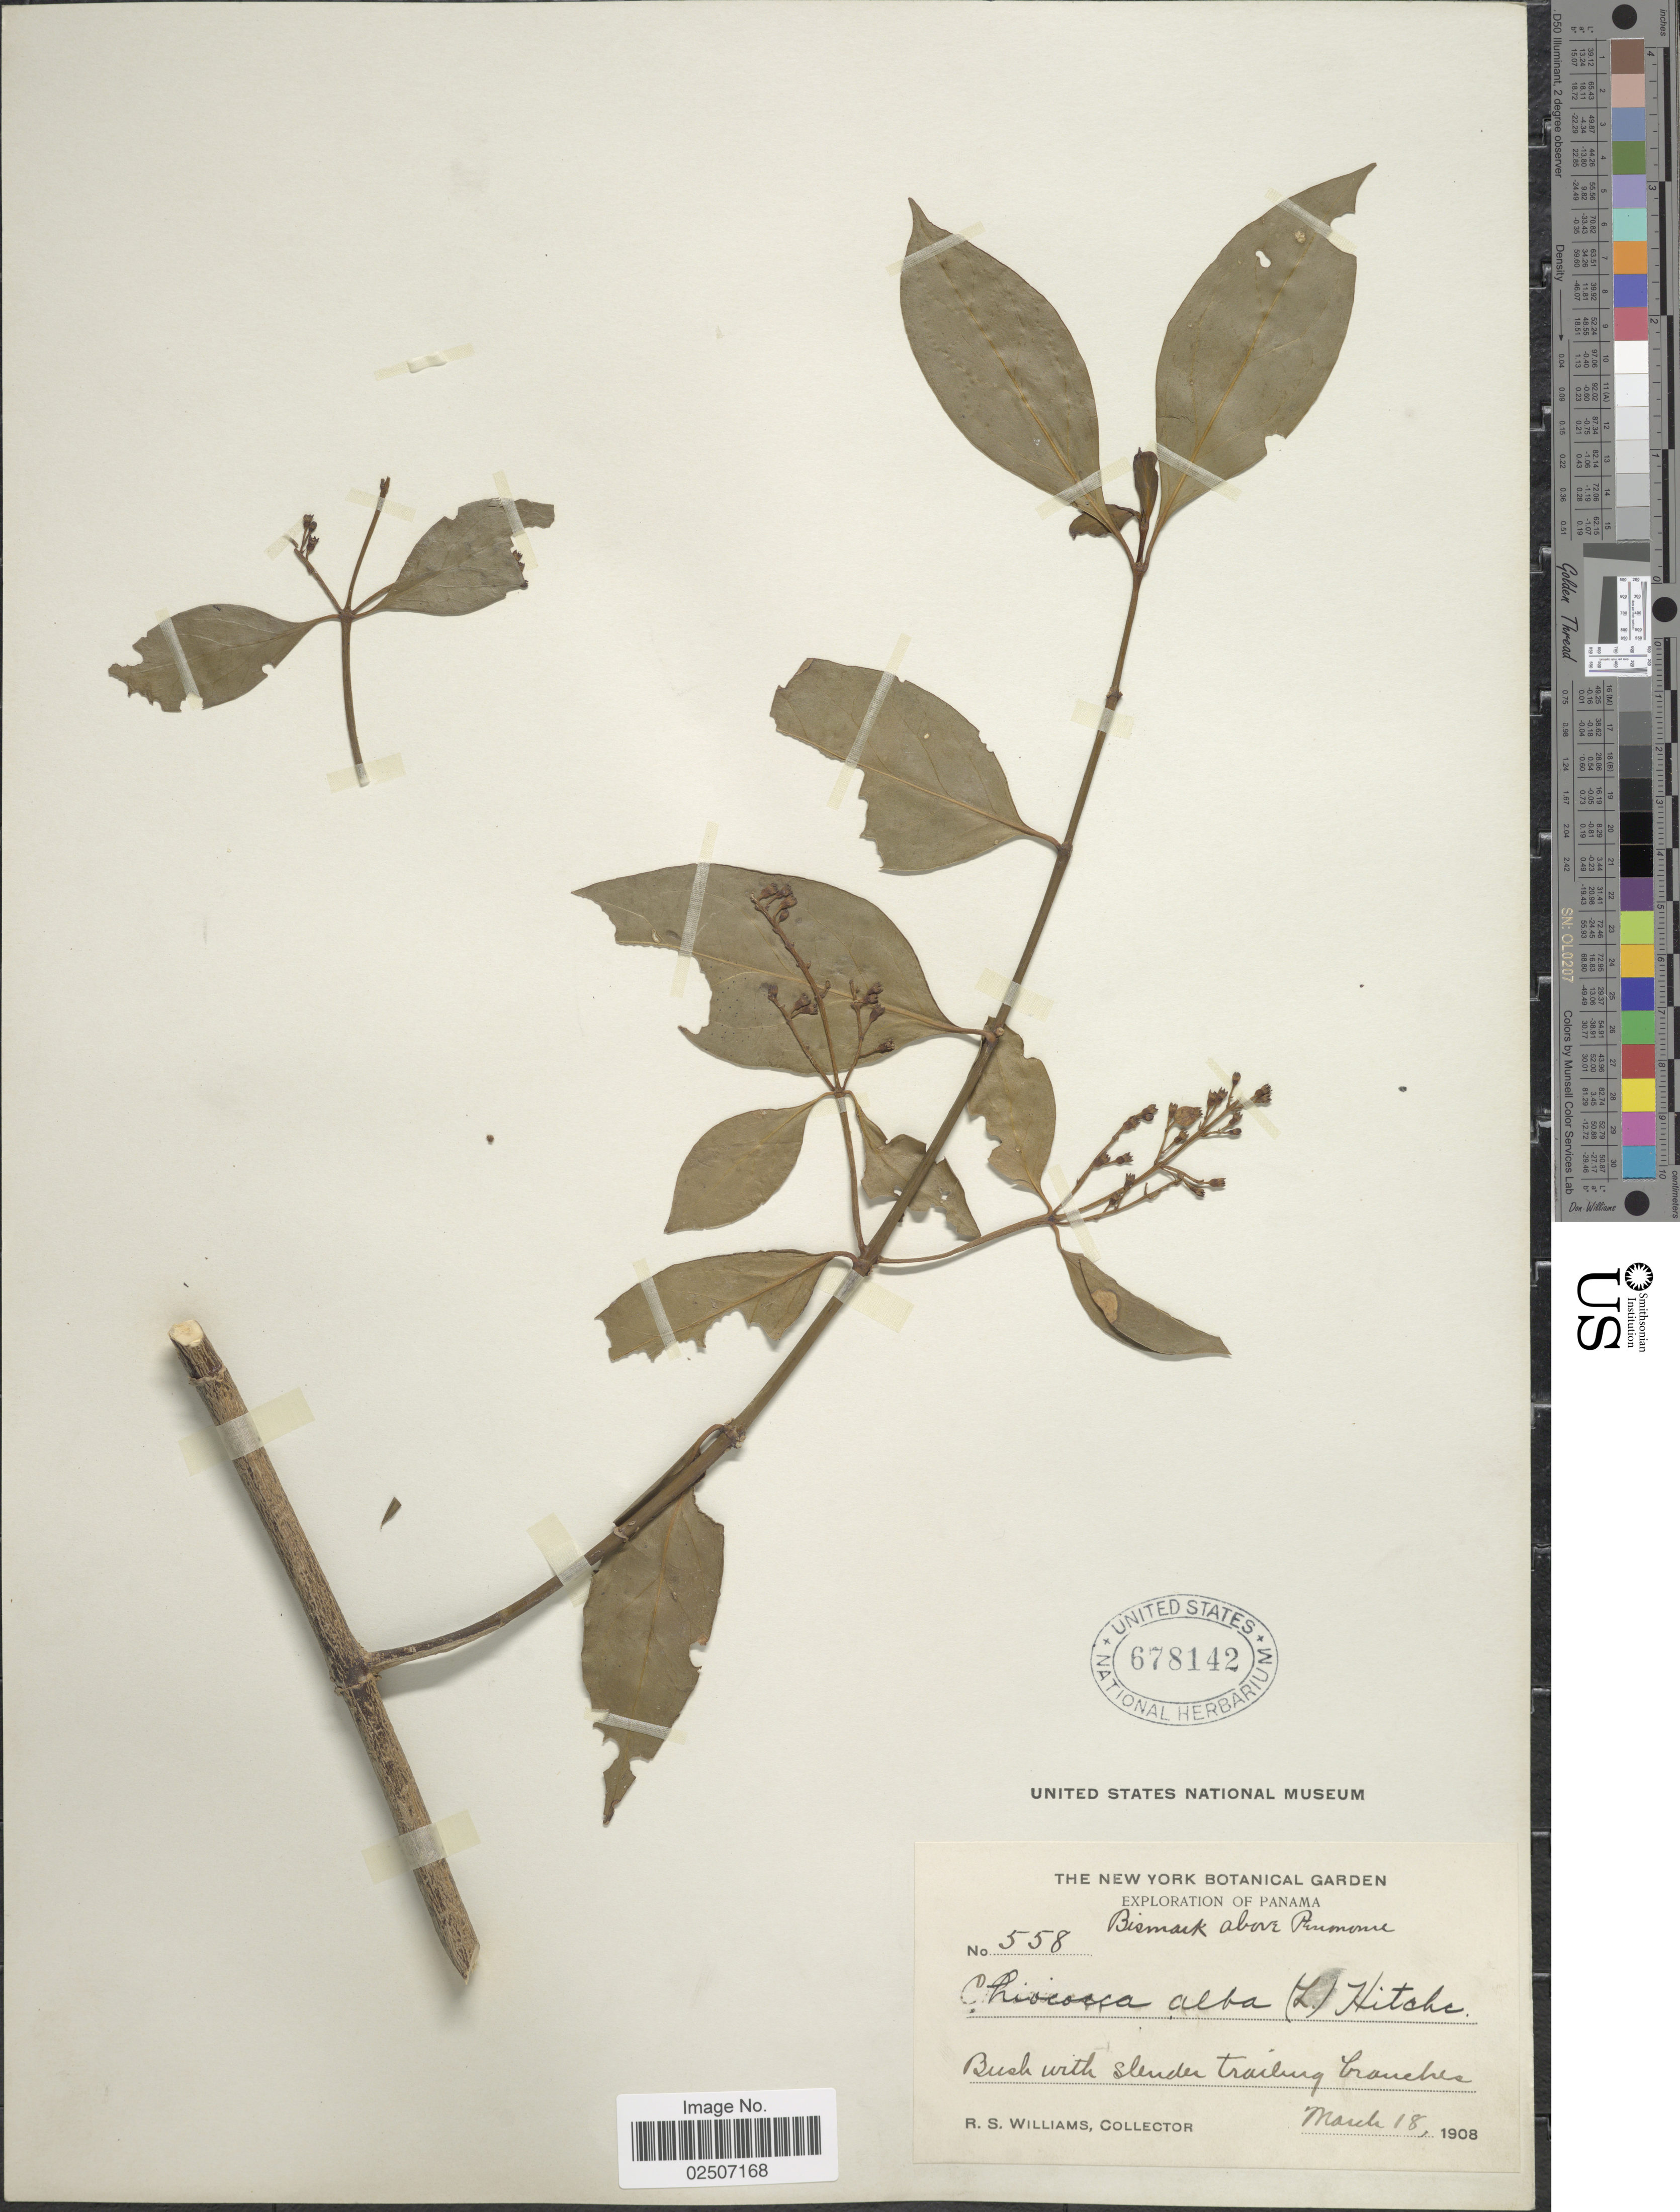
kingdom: Plantae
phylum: Tracheophyta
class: Magnoliopsida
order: Gentianales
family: Rubiaceae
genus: Chiococca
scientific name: Chiococca alba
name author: (L.) Hitchc.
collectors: R. S. Williams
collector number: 558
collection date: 1908-03-18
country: Panama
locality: Bismark above Penonome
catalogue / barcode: US 678142